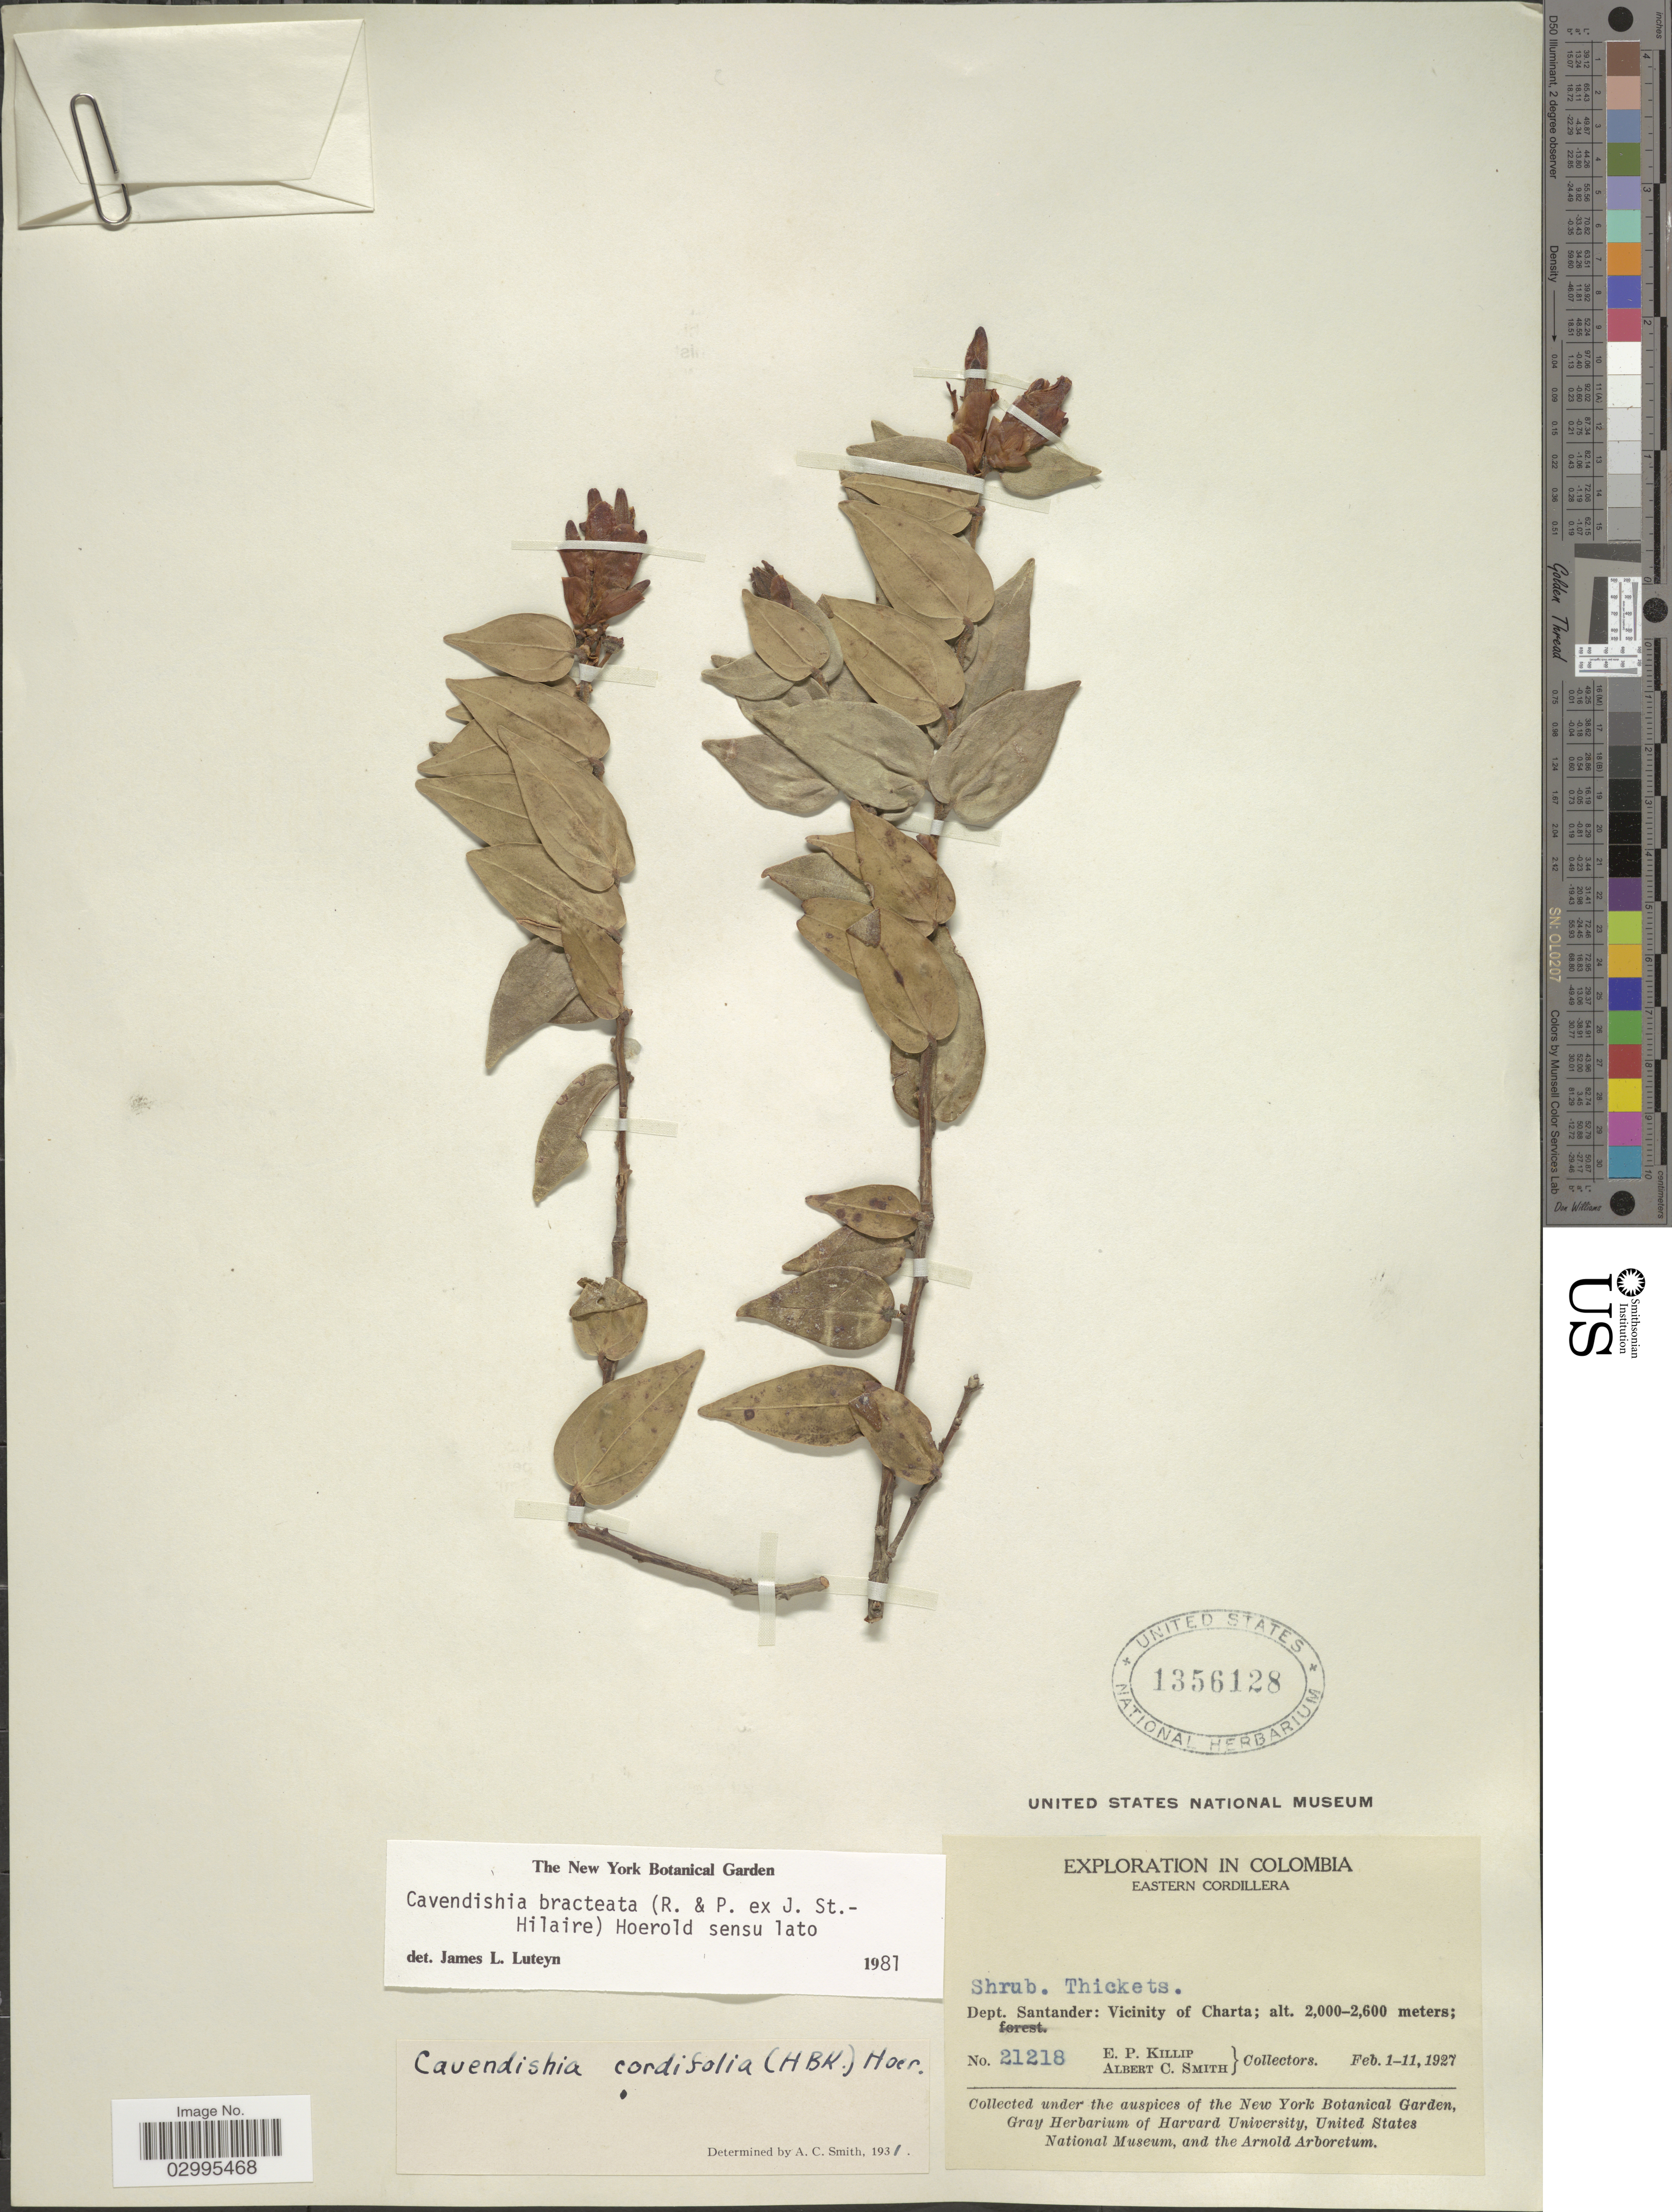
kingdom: Plantae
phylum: Tracheophyta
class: Magnoliopsida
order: Ericales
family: Ericaceae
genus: Cavendishia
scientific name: Cavendishia bracteata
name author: (Ruiz & Pav. ex J. St.-Hil.) Hoerold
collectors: E. P. Killip & A. C. Smith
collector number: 21218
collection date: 1927-02-01/1927-10-11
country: Colombia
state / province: Santander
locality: Eastern Cordillera. Dept. Santander: Vicinity of Charta.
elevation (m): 2000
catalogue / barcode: US 1356128